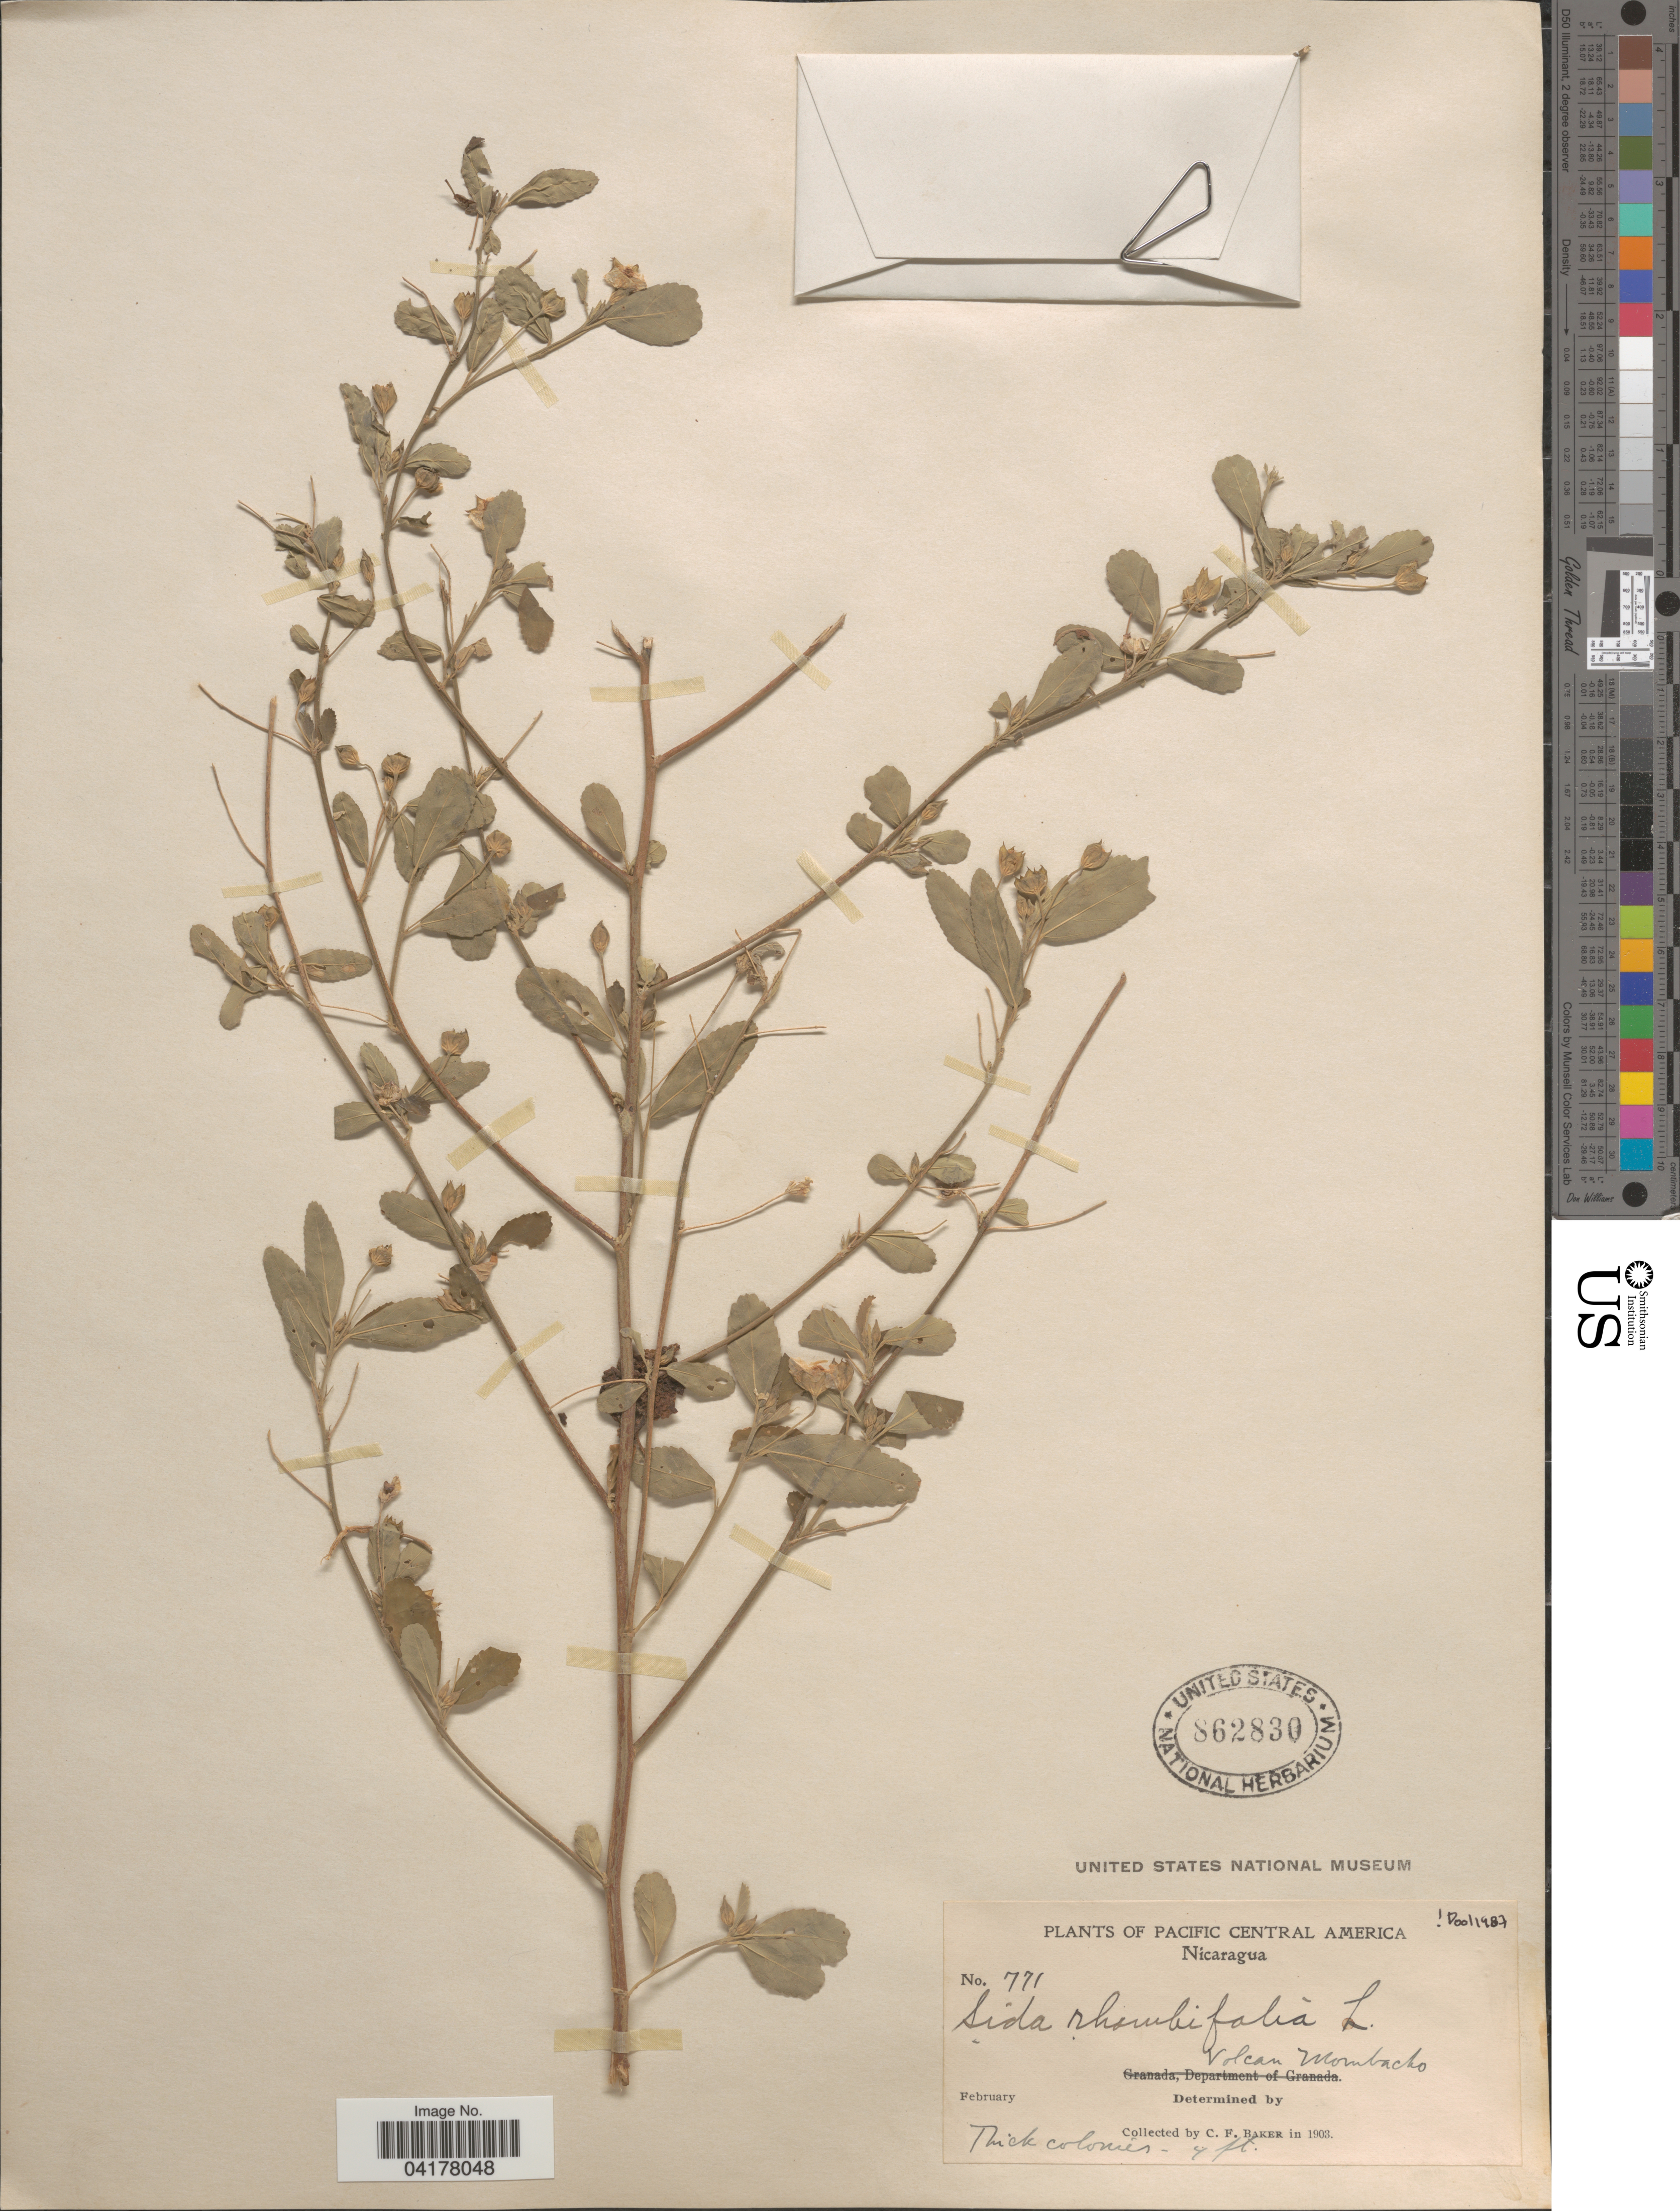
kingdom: Plantae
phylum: Tracheophyta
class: Magnoliopsida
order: Malvales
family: Malvaceae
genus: Sida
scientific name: Sida rhombifolia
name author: L.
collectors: C. F. Baker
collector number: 771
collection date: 1903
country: Nicaragua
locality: Pacific Central America. Volcan Mombacho.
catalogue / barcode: US 862830